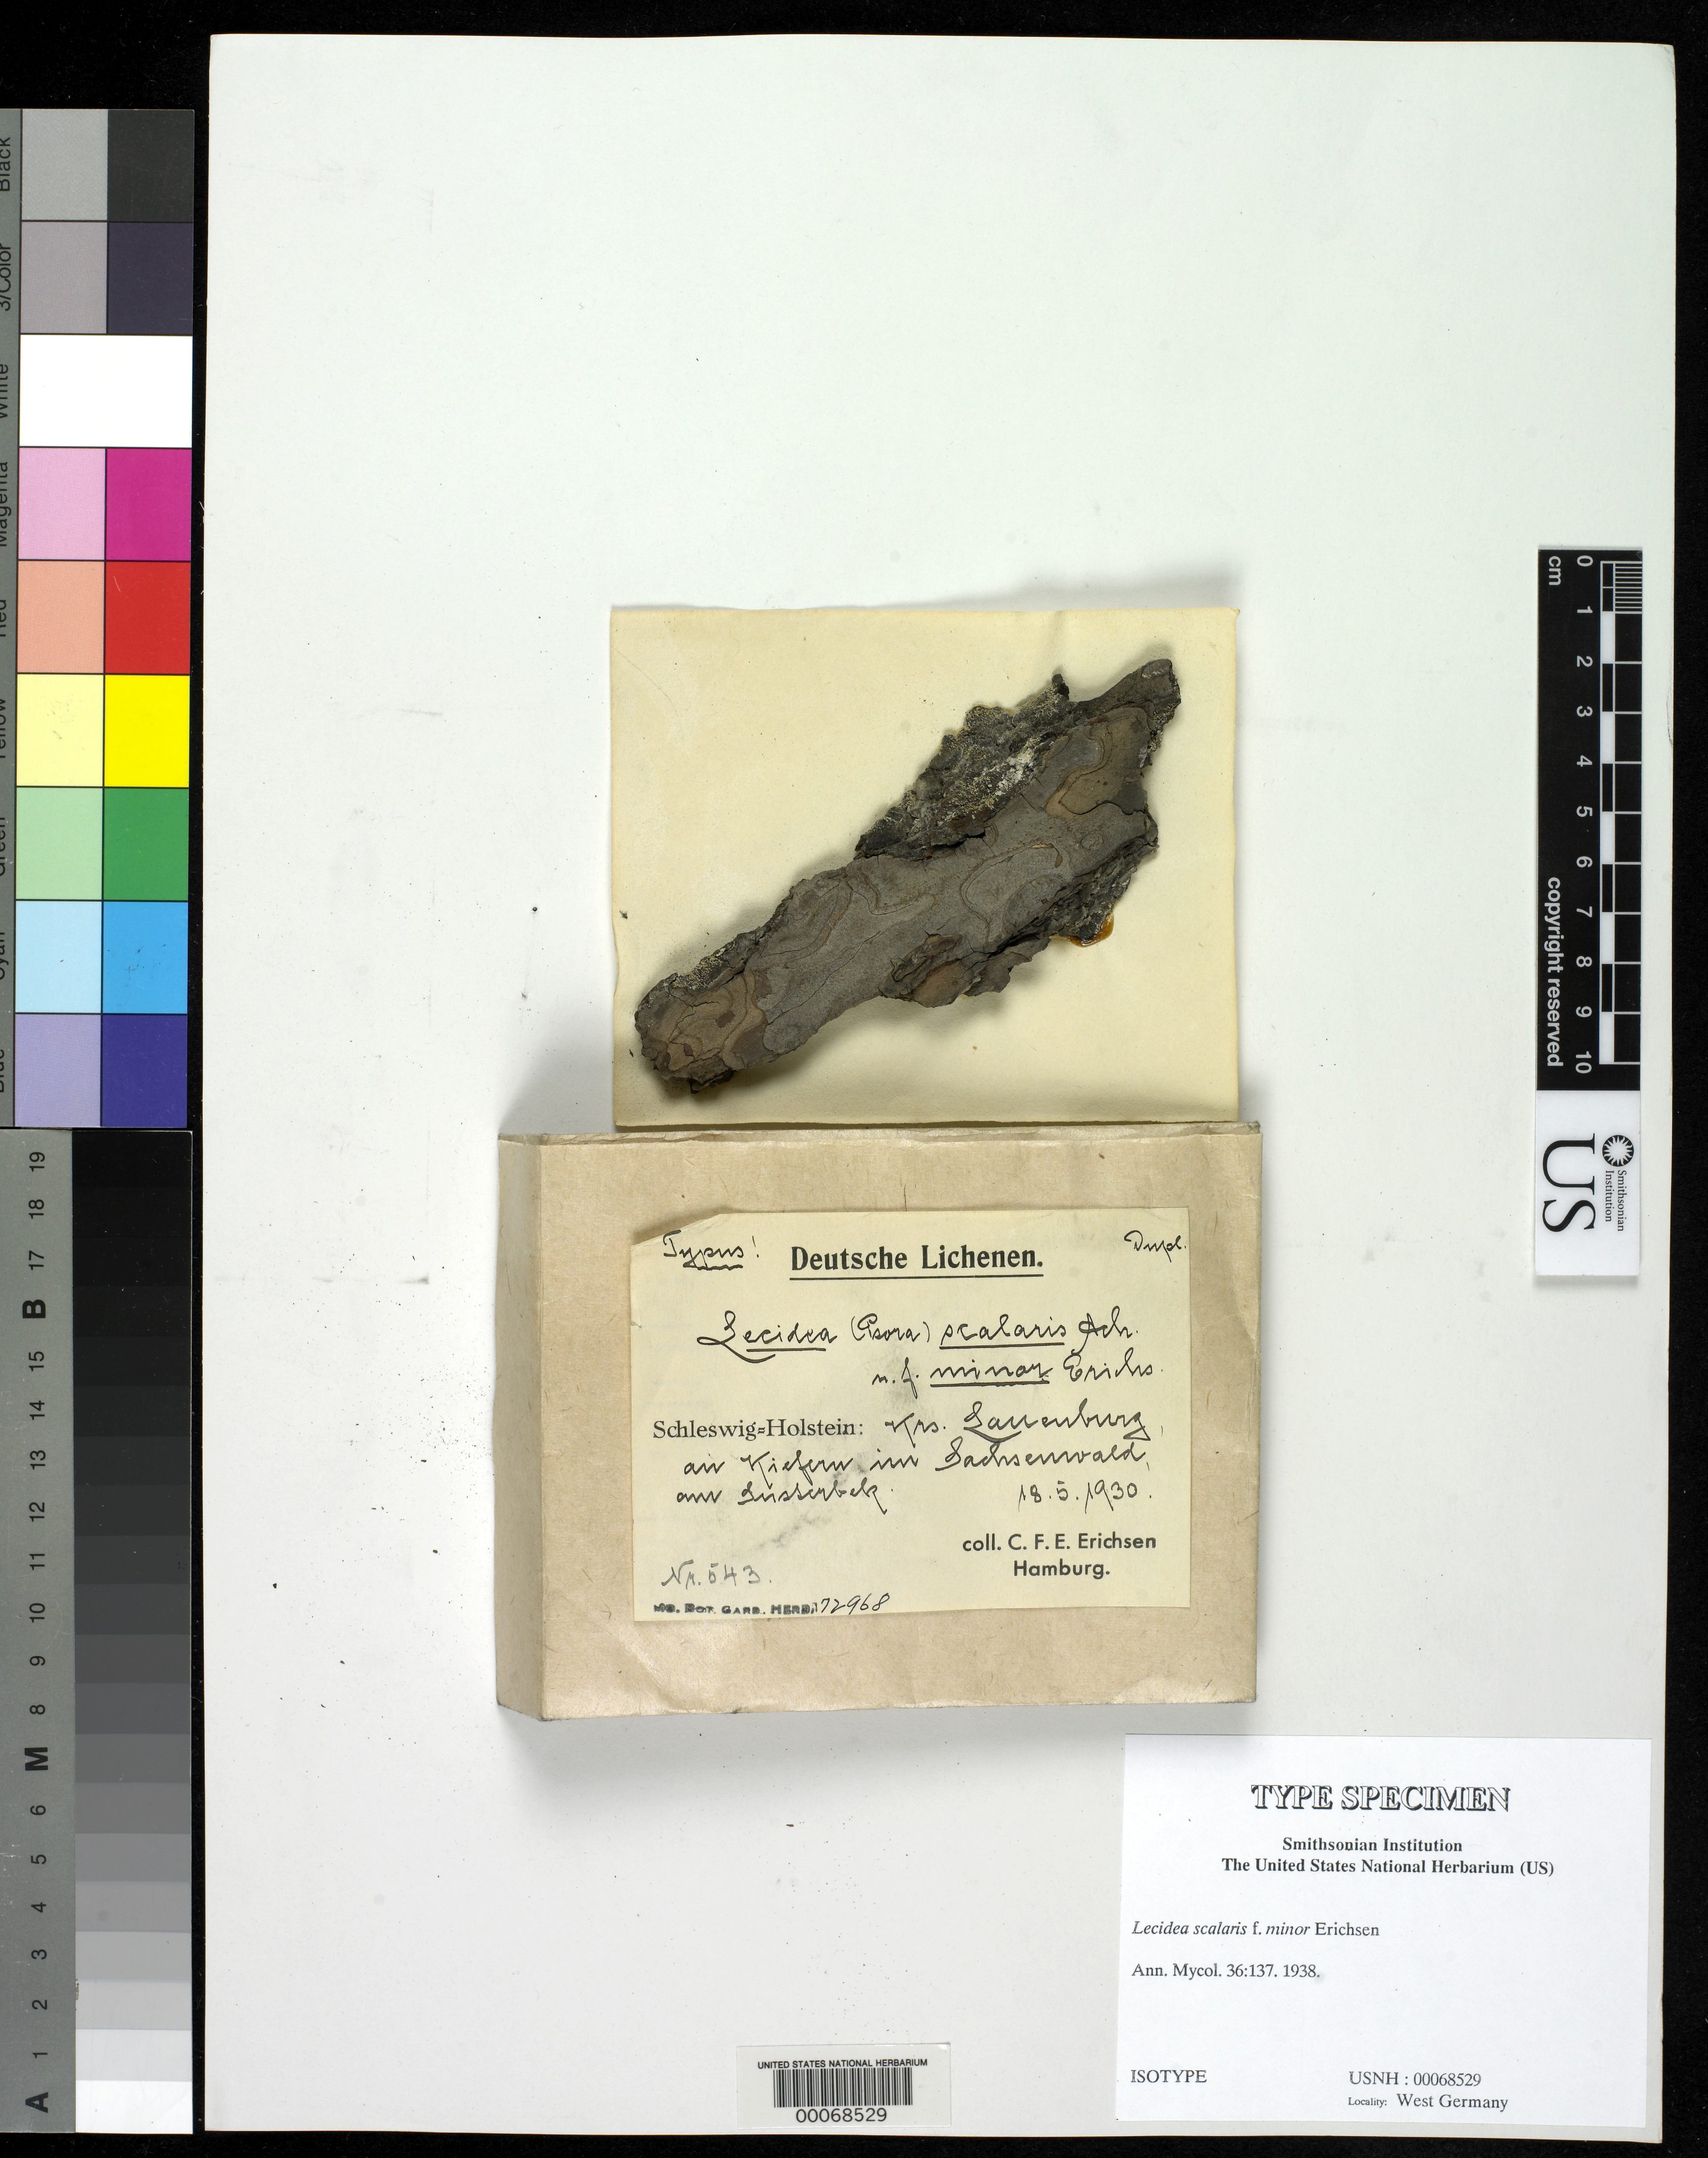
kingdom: Fungi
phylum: Ascomycota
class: Lecanoromycetes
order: Lecideales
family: Lecideaceae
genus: Lecidea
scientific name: Lecidea scalaris f. minor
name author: Erichsen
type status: Isotype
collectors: C. F. E. Erichsen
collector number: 543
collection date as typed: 18 May 1930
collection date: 1930-05-18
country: Germany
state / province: Schleswig-Holstein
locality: Kreis Lauenburg, Sachsenwald, an alten kiefern im revier Buschege [buschige?] am Susterbek [?], 1930, in menge. [Lauenburg District, Sachsenwald, at old pines in the Buschege (bushy?) district at the Susterbek